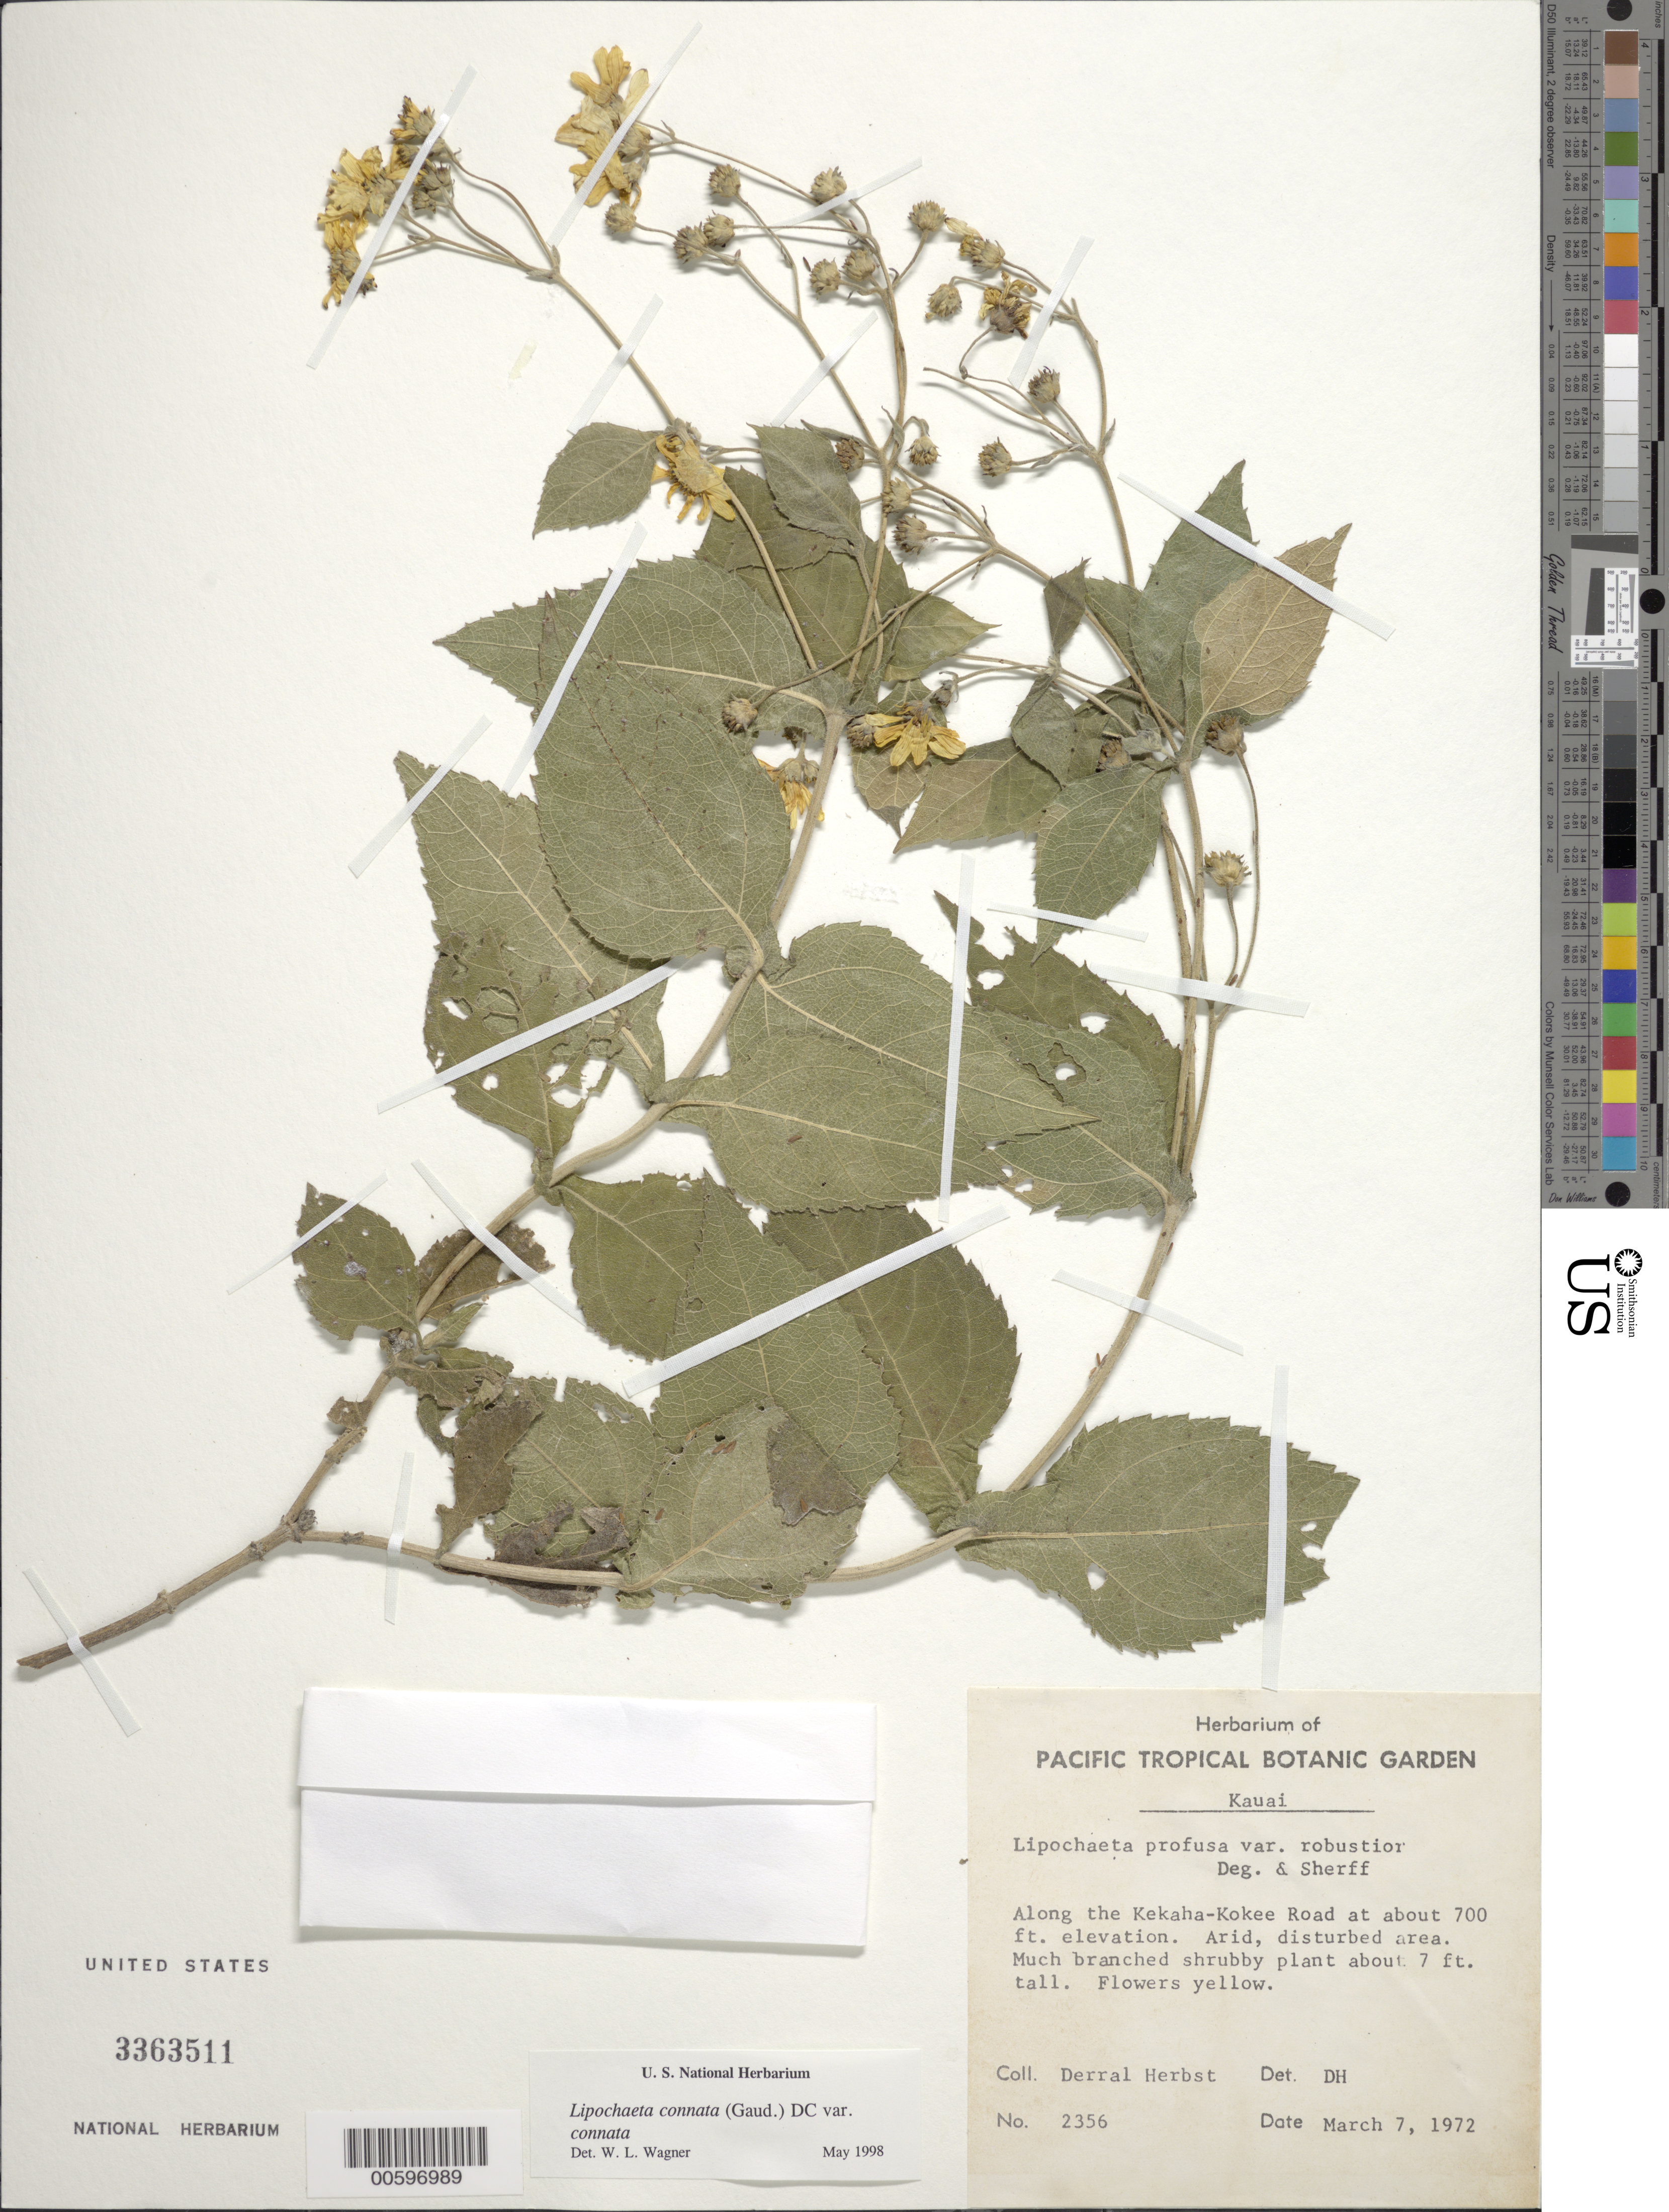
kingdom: Plantae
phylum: Tracheophyta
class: Magnoliopsida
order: Asterales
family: Asteraceae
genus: Lipochaeta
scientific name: Lipochaeta connata subsp. connata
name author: (Gaudich.) DC.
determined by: Wagner, W. L., (BOT), Smithsonian Institution - National Museum of Natural History (UNITED STATES)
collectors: D. R. Herbst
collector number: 2356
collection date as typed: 7 Mar 1972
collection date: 1972-03-07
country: United States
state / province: Hawaii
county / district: Kauai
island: Kaua'i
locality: Along the Kekaha-Kokee Road.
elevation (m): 213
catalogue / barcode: US 3363511